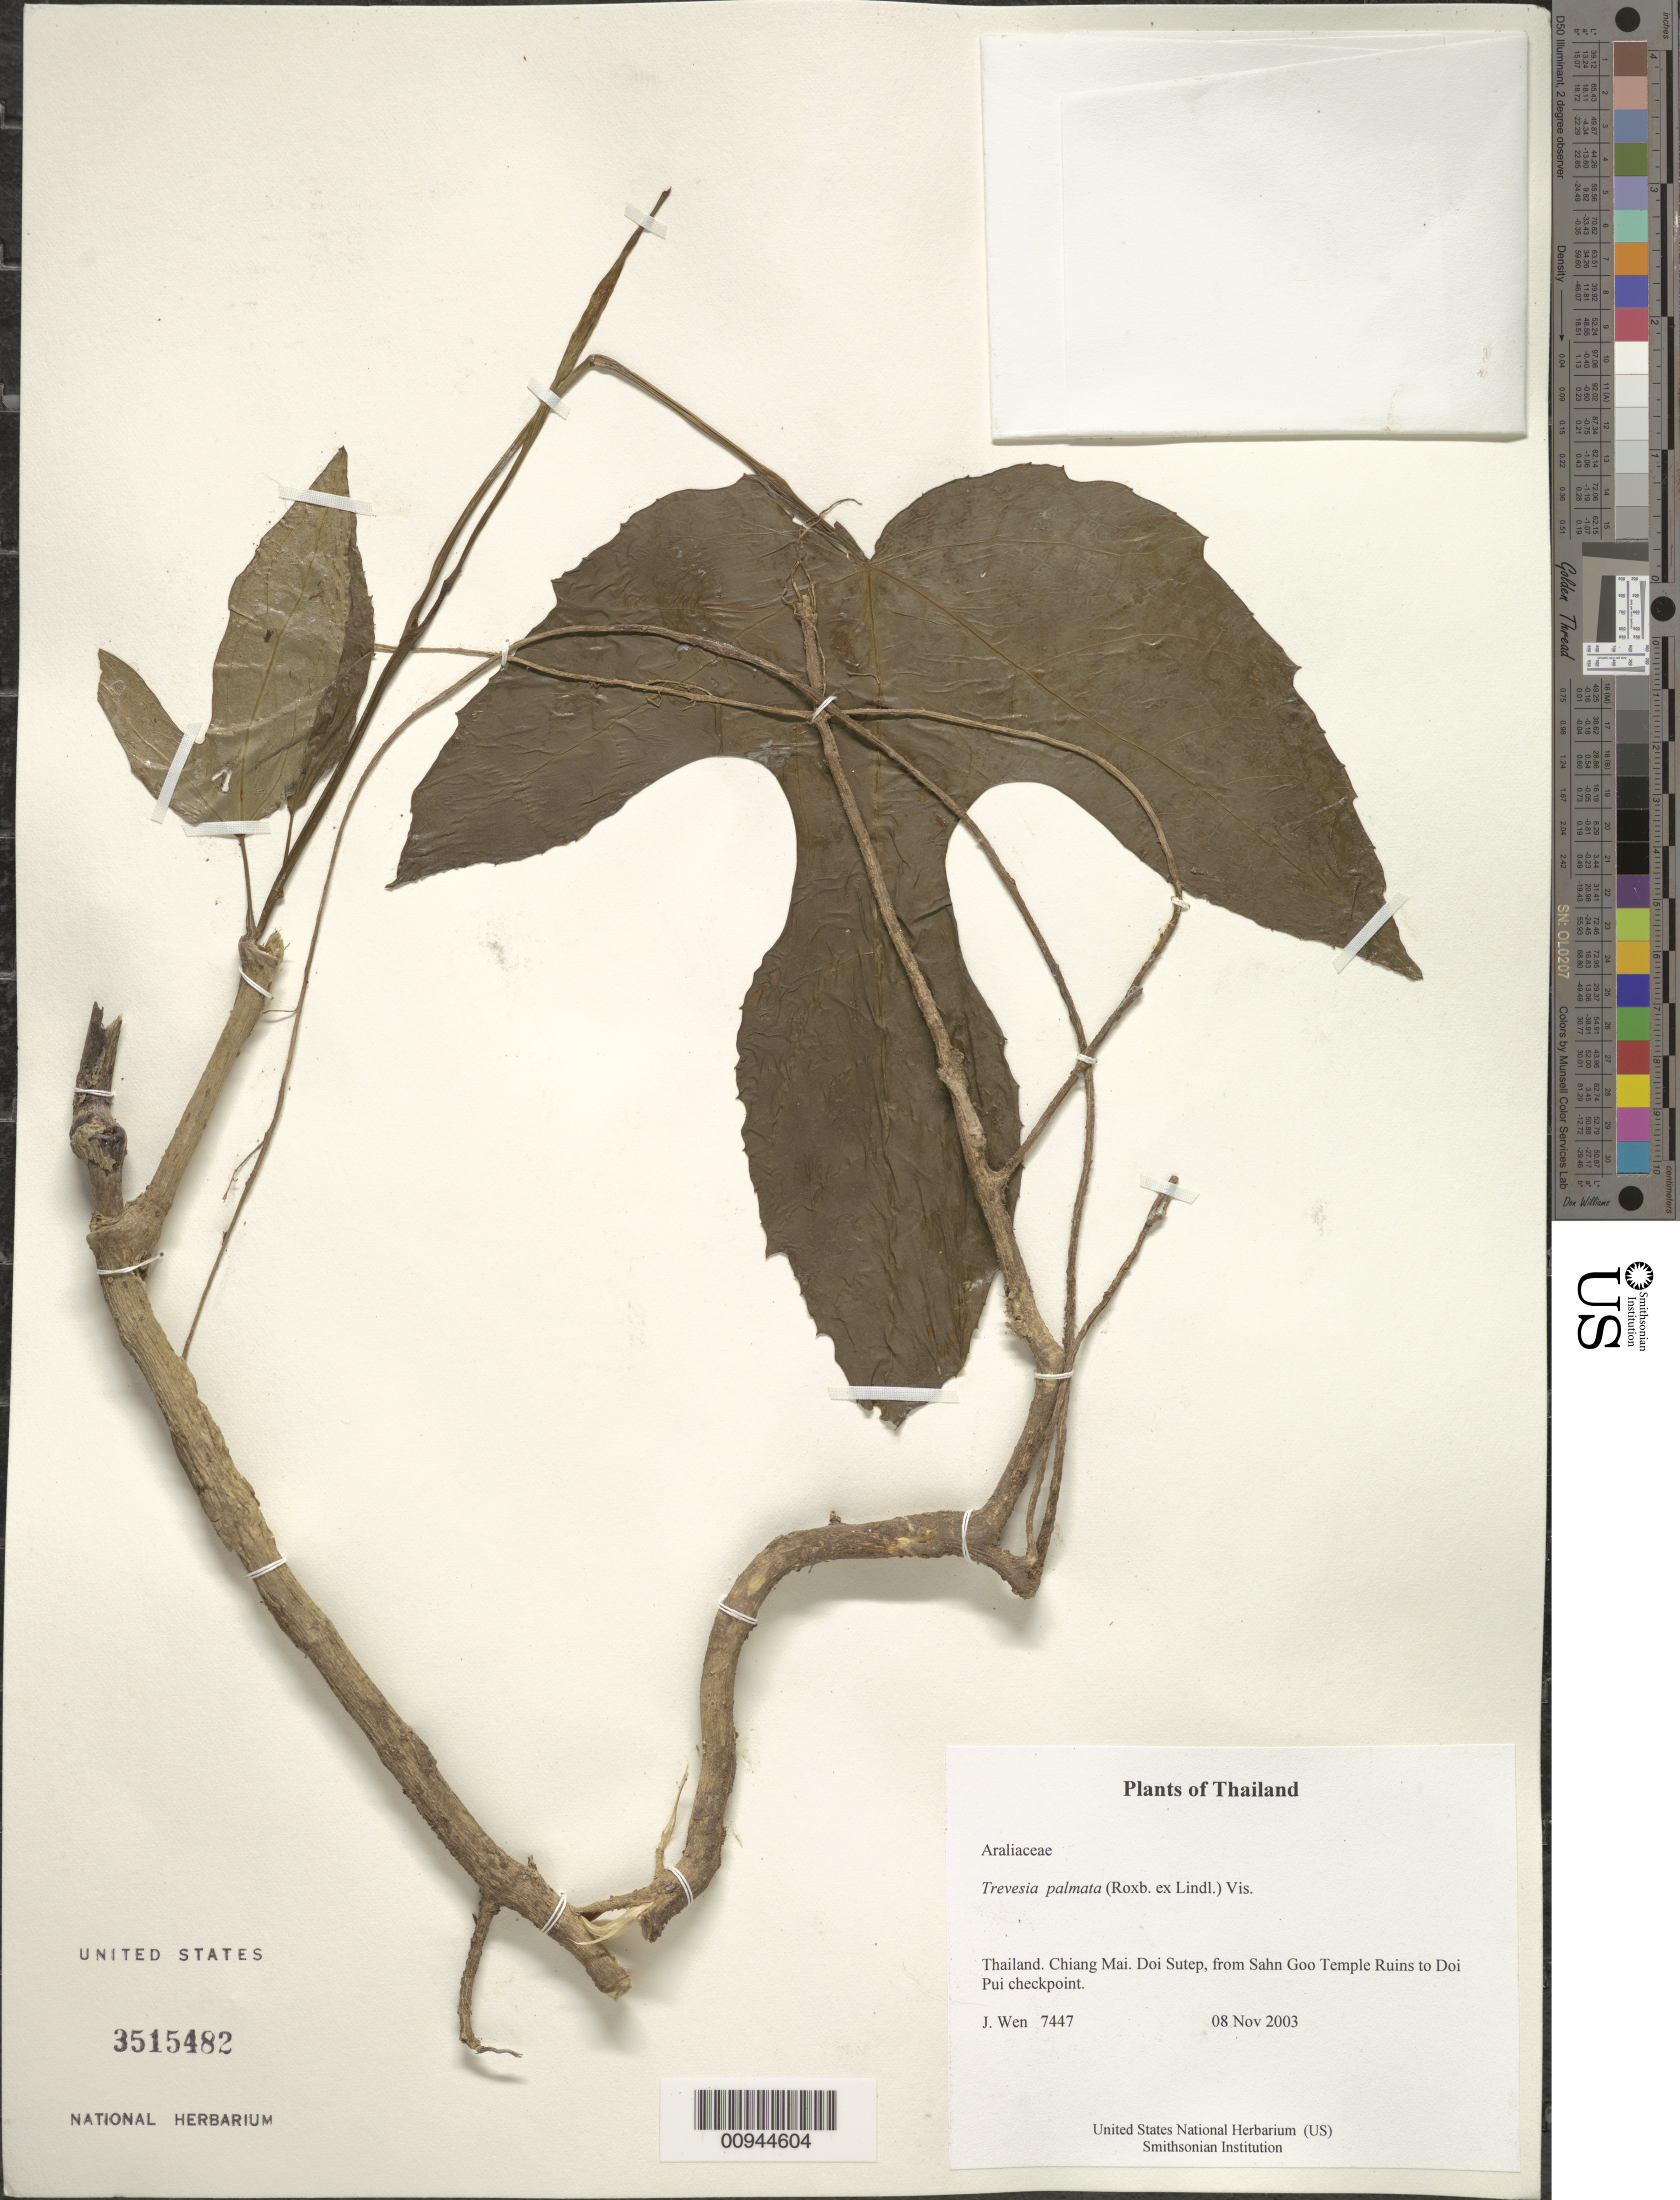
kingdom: Plantae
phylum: Tracheophyta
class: Magnoliopsida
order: Apiales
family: Araliaceae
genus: Trevesia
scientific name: Trevesia palmata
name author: (Roxb. ex Lindl.)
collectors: J. Wen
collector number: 7447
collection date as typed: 08 Nov 2003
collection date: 2003-11-08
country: Thailand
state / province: Chiang Mai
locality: Doi Sutep, from Sahn Goo Temple Ruins to Doi Pui checkpoint.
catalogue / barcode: US 3515482